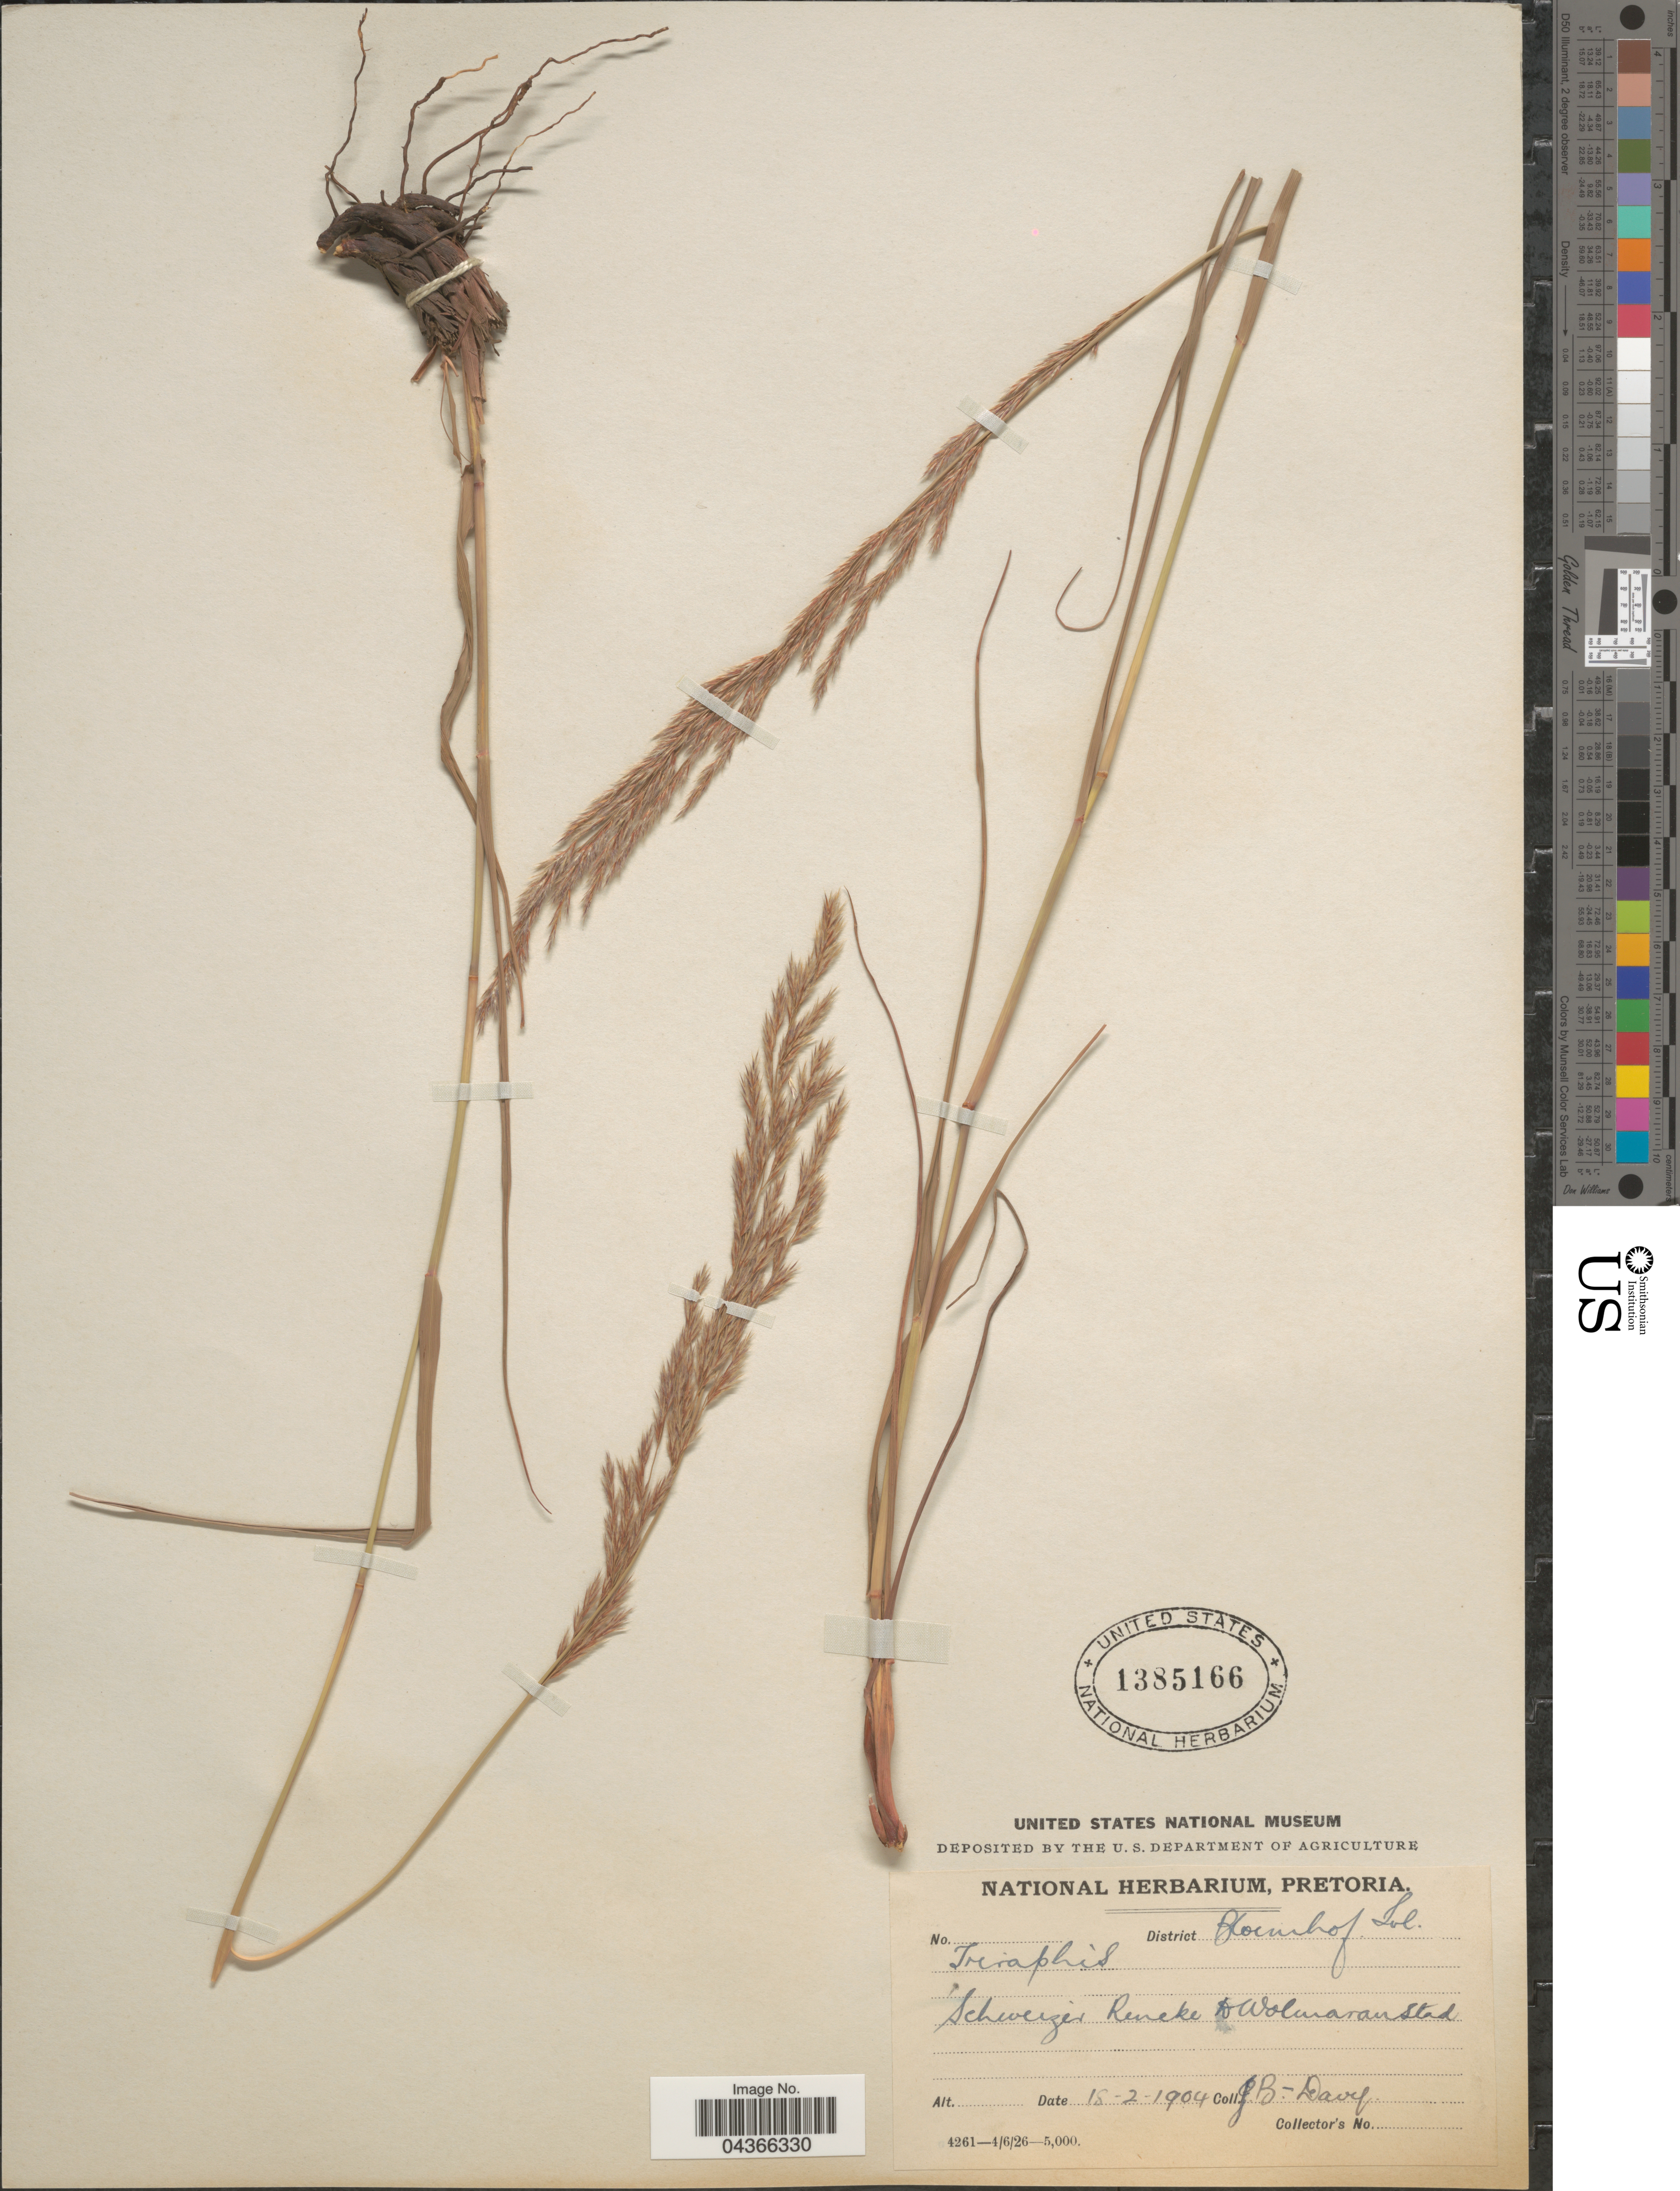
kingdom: Plantae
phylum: Tracheophyta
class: Liliopsida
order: Poales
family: Poaceae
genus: Triraphis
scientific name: Triraphis sp.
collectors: J. Burtt Davy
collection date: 1904-02-18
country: South Africa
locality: District Bloemhof, Tvl. Schweizer Reneke & Wolmaranstad.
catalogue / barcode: US 1385166